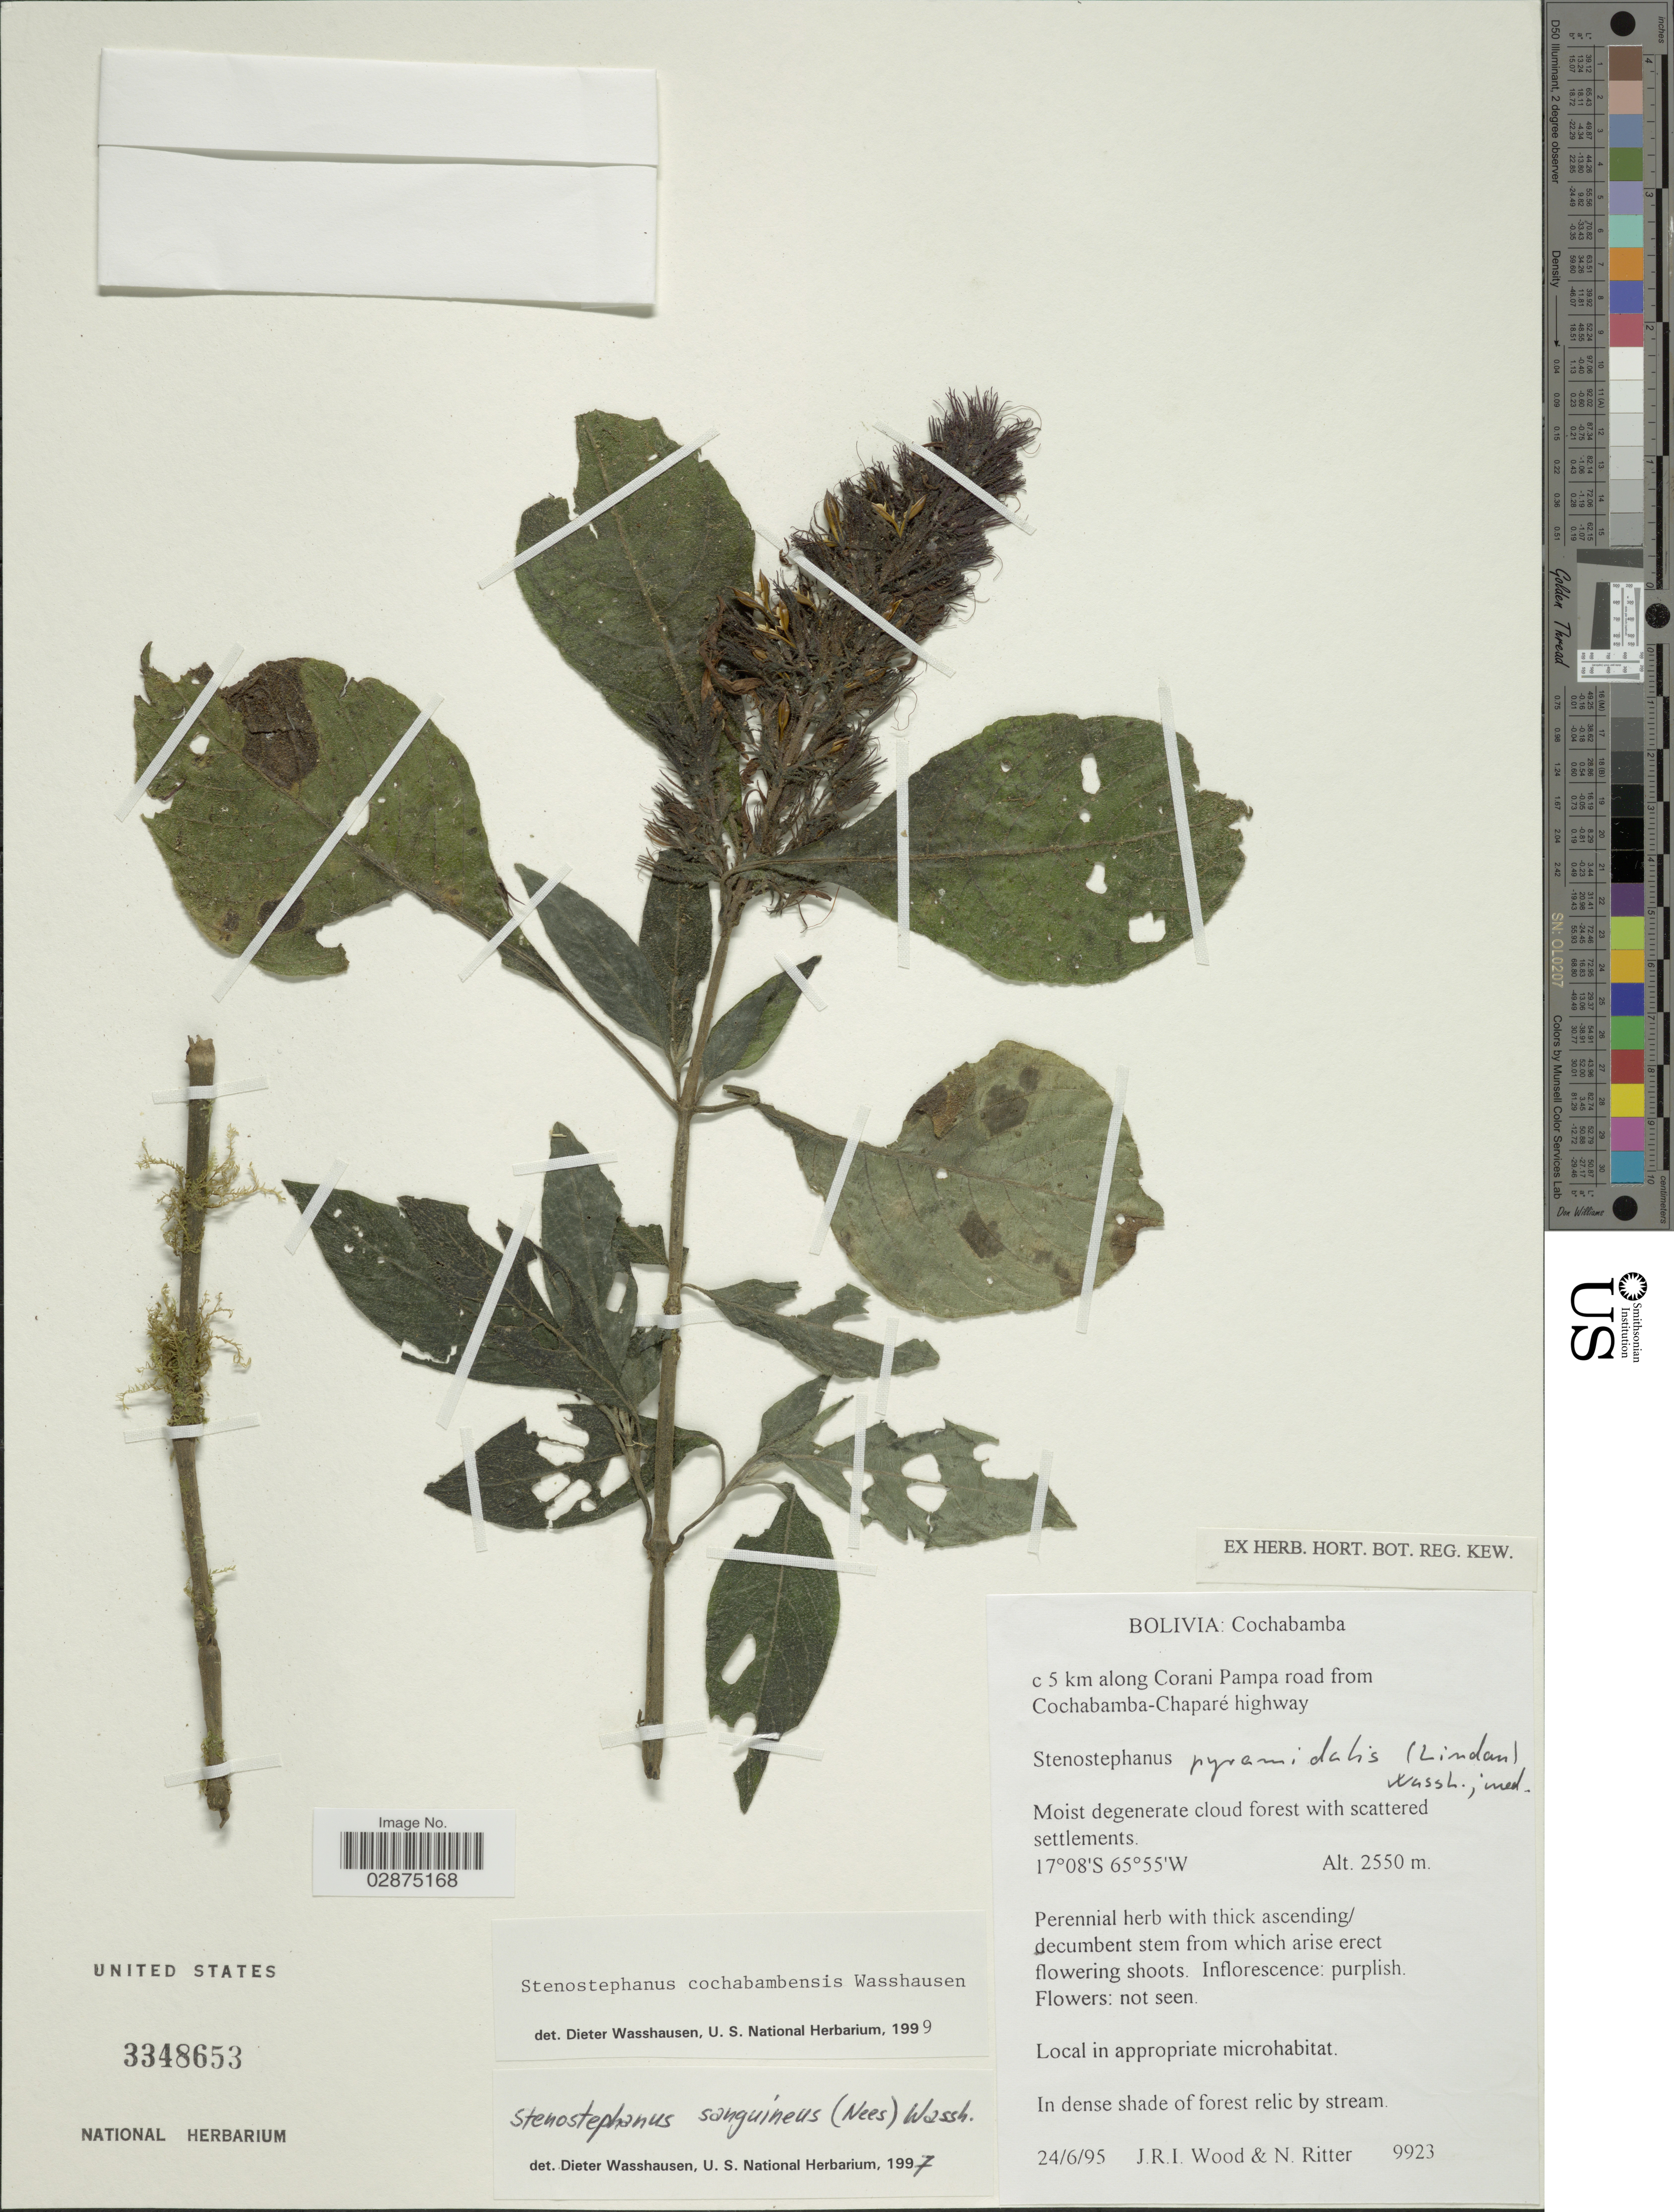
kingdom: Plantae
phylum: Tracheophyta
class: Magnoliopsida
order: Lamiales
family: Acanthaceae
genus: Stenostephanus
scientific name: Stenostephanus cochabambensis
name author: Wassh.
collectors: J. R. I. Wood & N. Ritter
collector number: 9923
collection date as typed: Transcribed d/m/y: 24/6/95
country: Bolivia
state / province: Cochabamba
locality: C 5 km along Corani Pampa road from Cochabamba-Chaparé highway.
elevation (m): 2550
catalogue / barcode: US 3348653